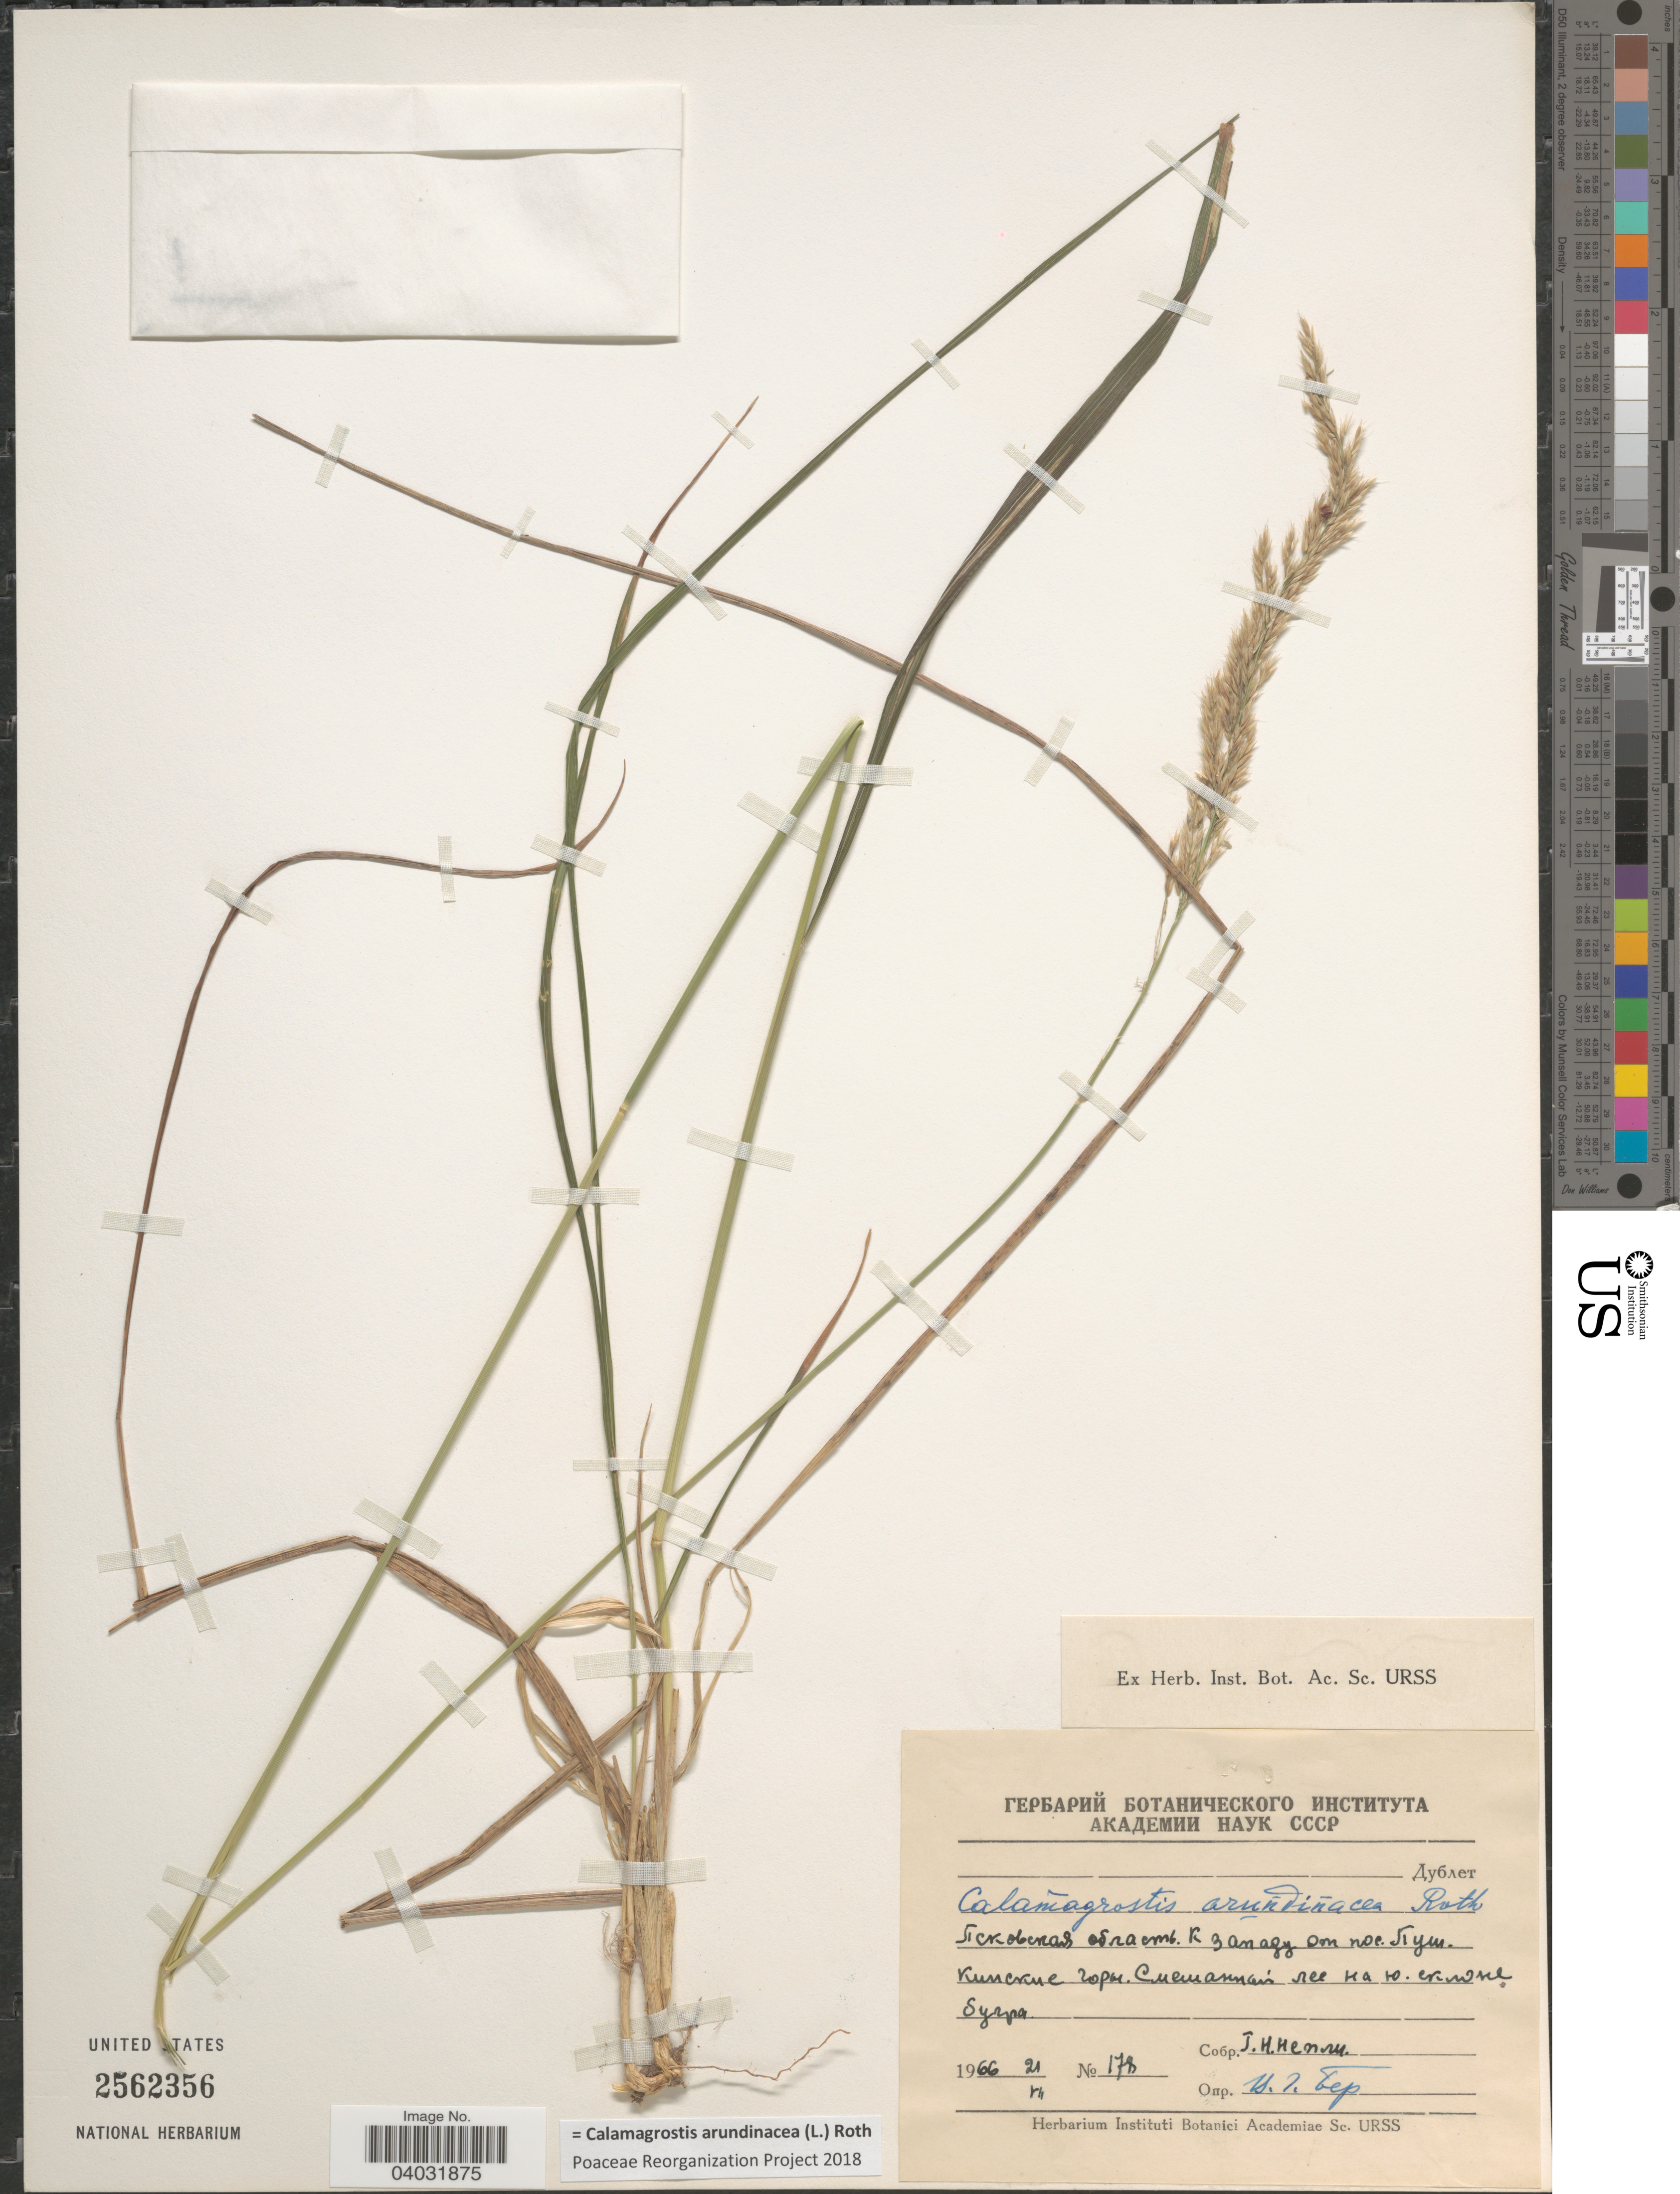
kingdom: Plantae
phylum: Tracheophyta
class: Liliopsida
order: Poales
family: Poaceae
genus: Calamagrostis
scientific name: Calamagrostis arundinacea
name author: (L.) Roth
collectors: G. Nepli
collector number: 178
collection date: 1966-07-21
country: Russian Federation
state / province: Pskov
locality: West of Pushkinskie Gory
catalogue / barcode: US 2562356